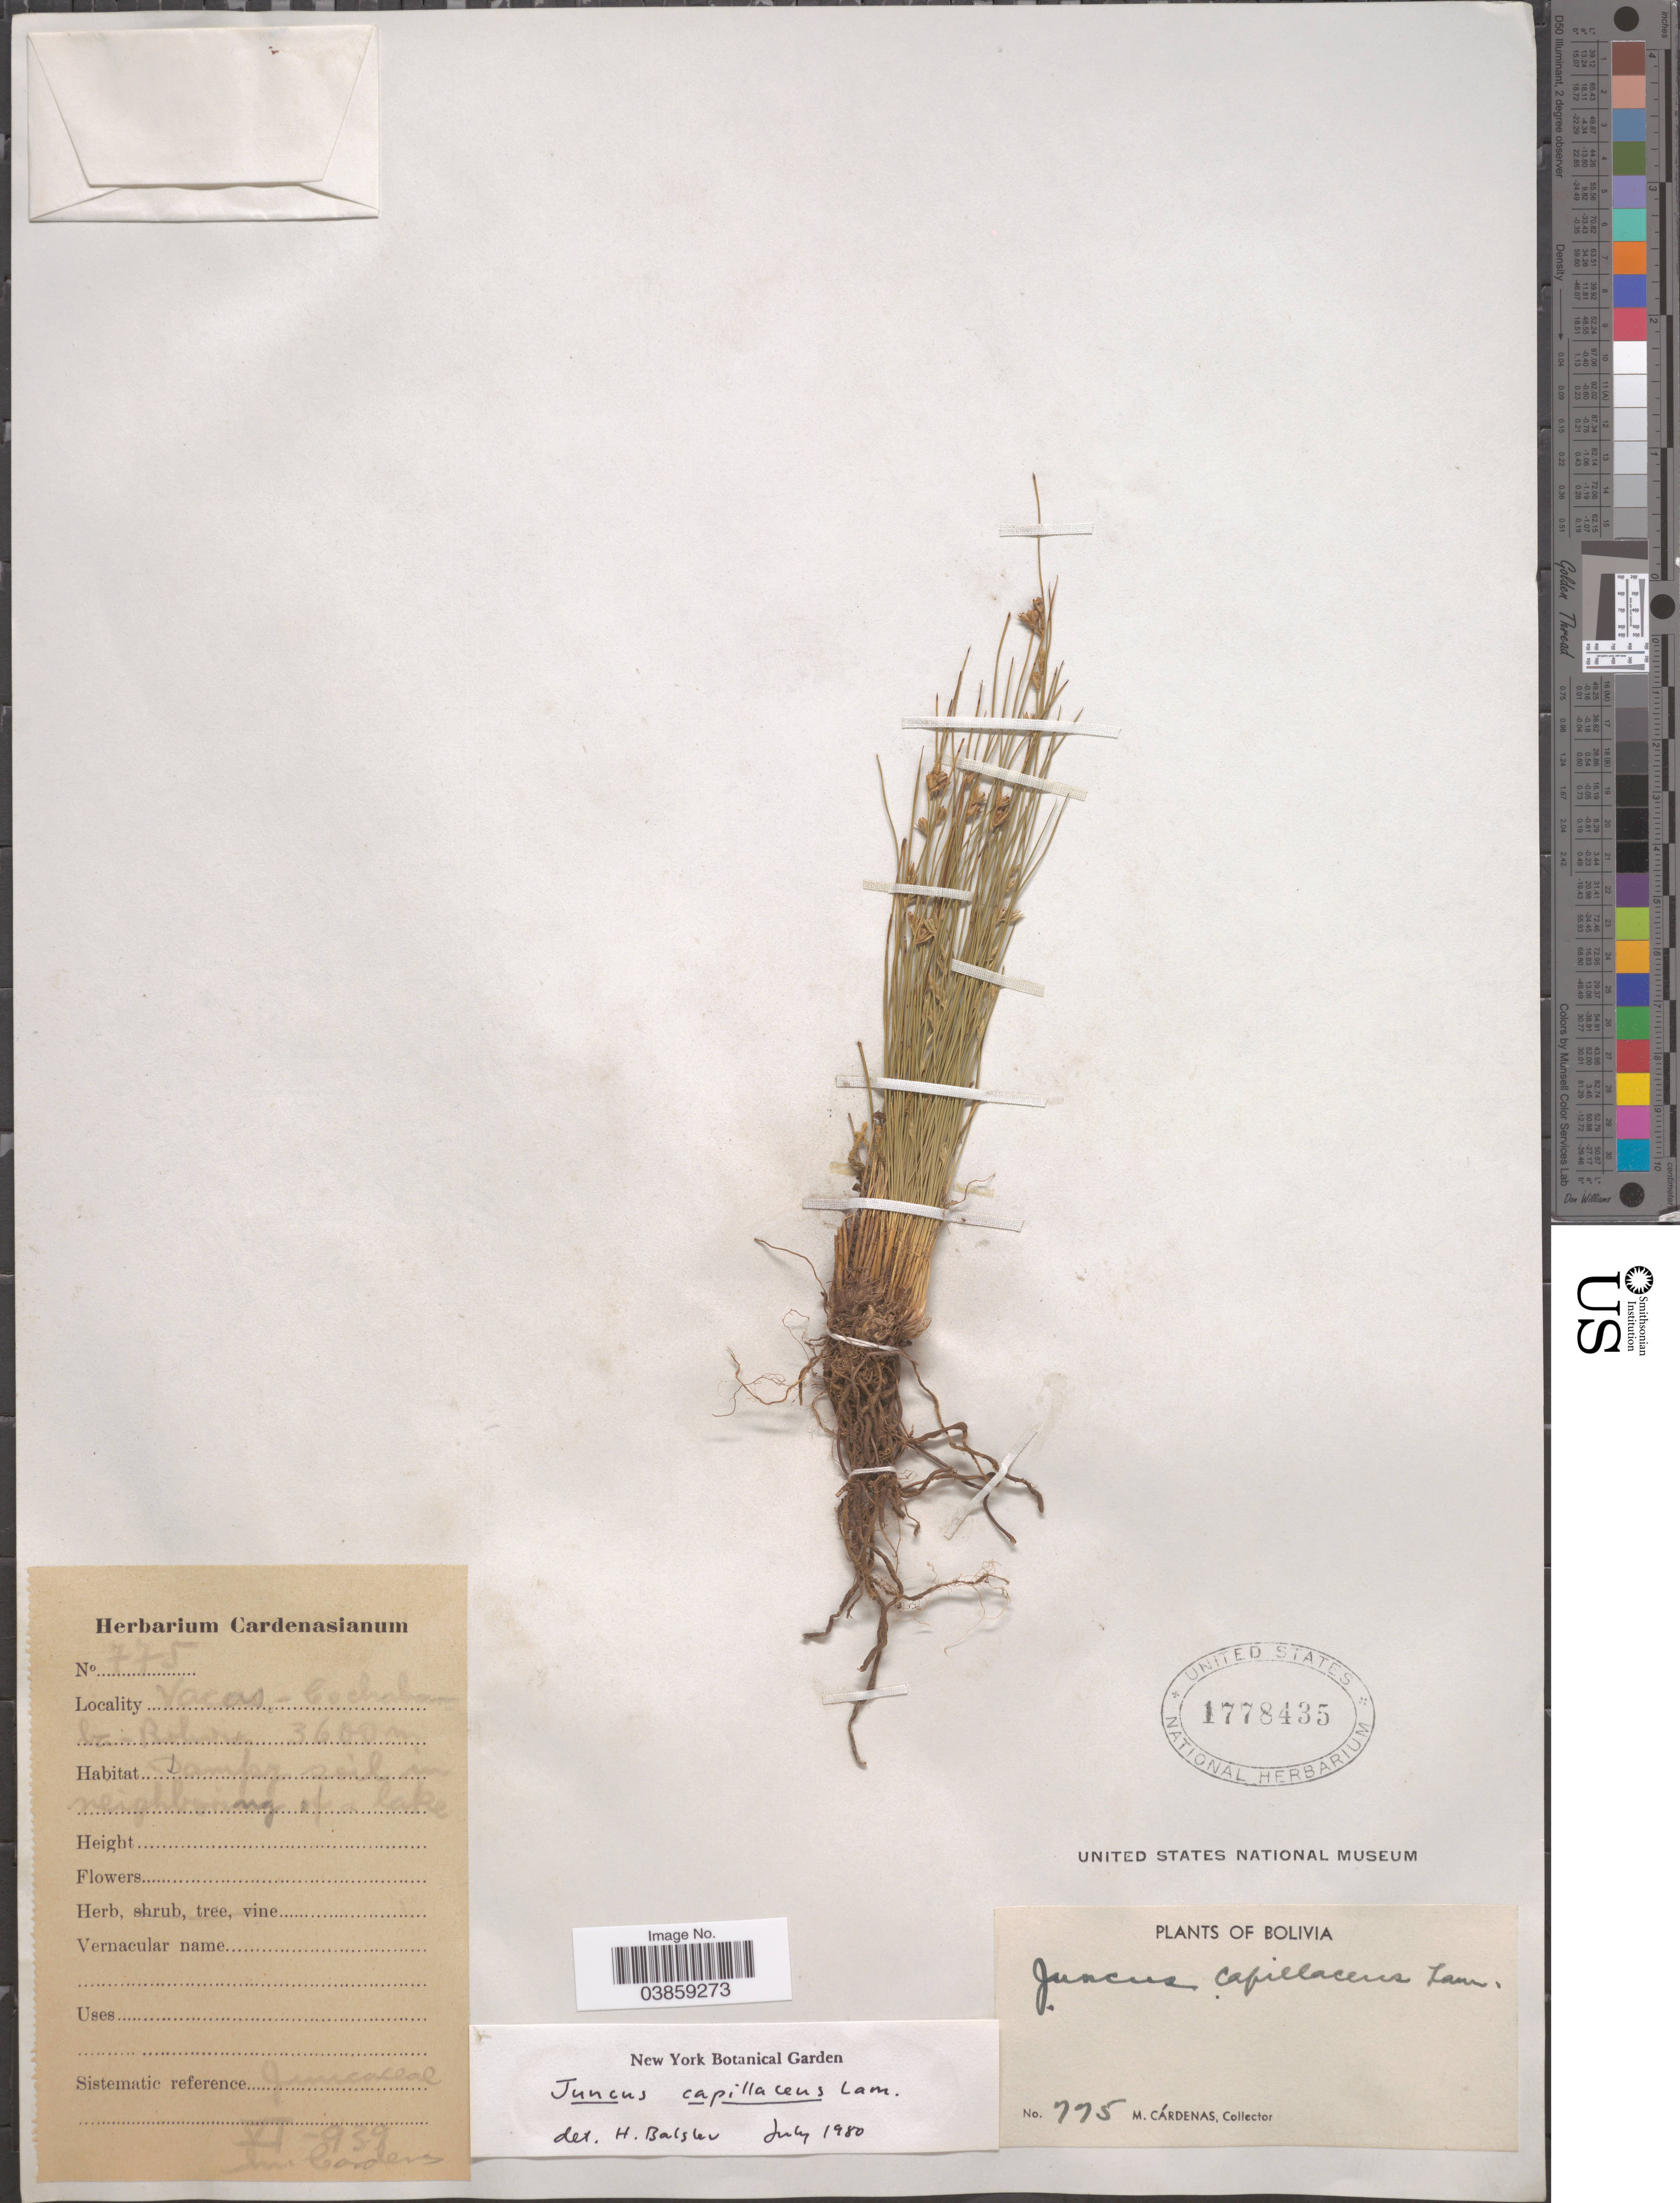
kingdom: Plantae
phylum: Tracheophyta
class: Liliopsida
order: Poales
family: Juncaceae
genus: Juncus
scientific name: Juncus capillaceus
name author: Lam.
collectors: M. Cárdenas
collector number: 775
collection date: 1939-11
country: Bolivia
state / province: Cochabamba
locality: Vacas.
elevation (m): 3600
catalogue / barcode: US 1778435